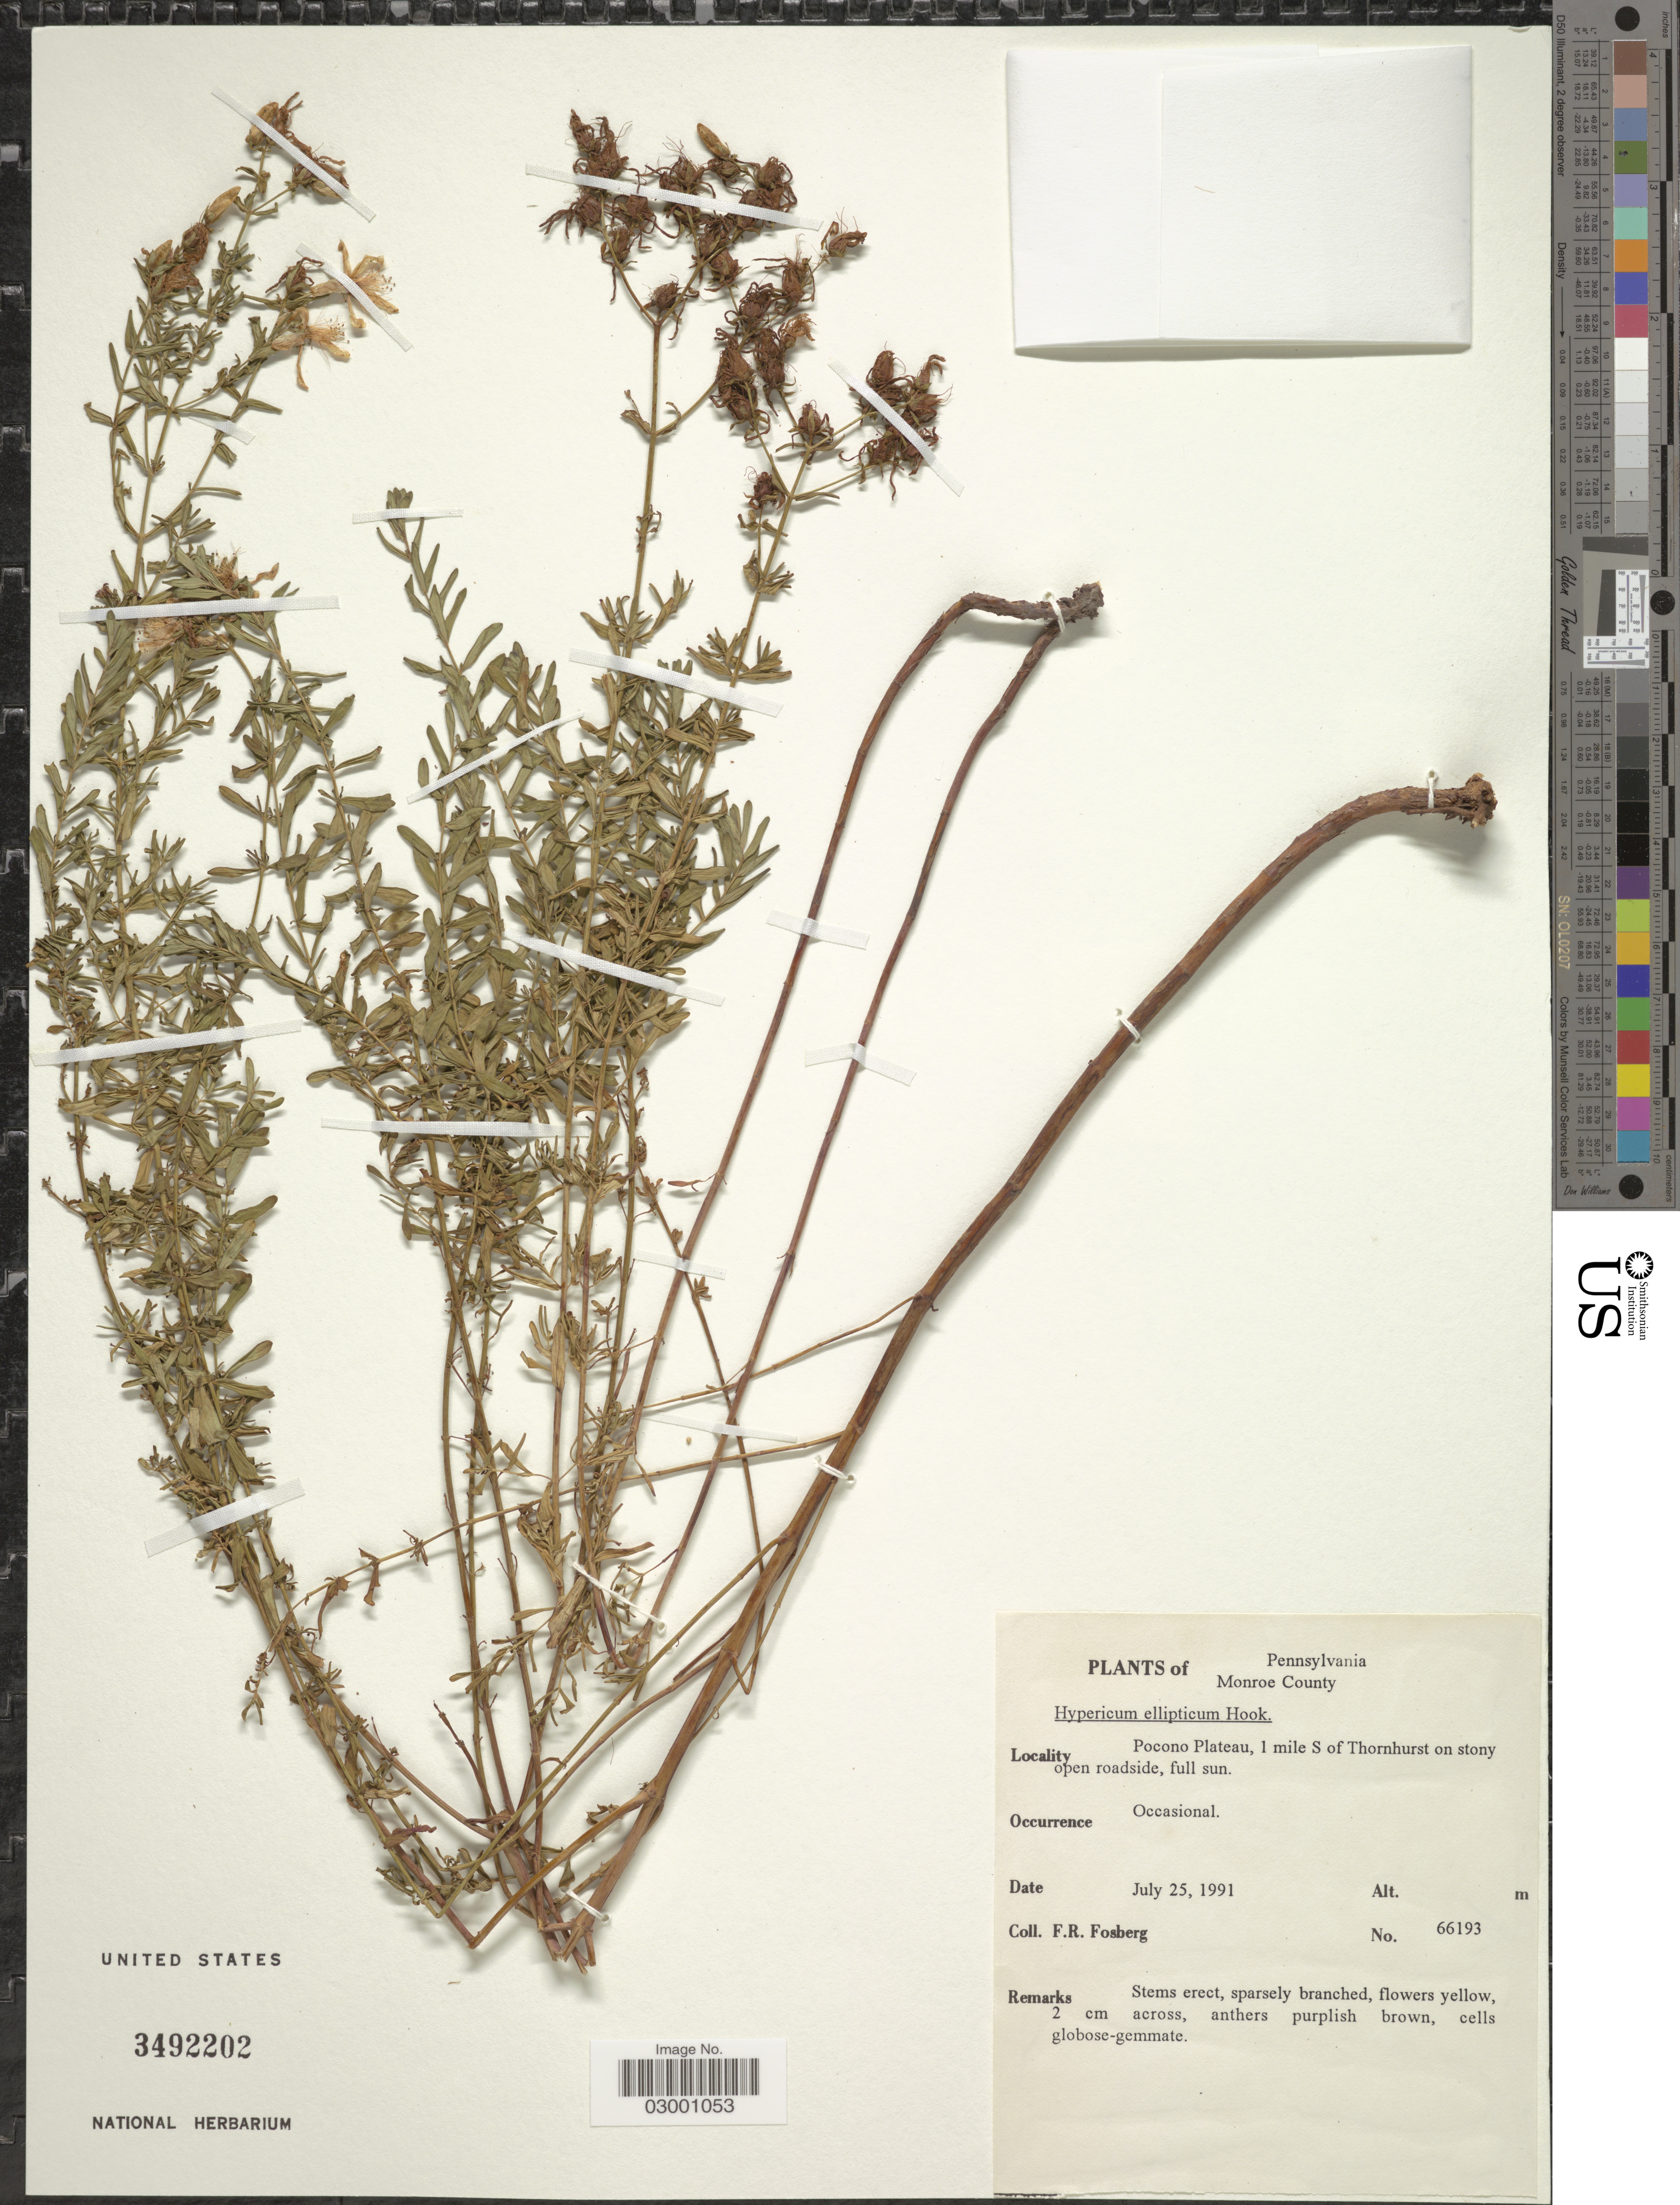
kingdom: Plantae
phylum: Tracheophyta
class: Magnoliopsida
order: Malpighiales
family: Hypericaceae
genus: Hypericum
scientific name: Hypericum ellipticum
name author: Hook.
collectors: F. R. Fosberg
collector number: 66193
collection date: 1991-07-25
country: United States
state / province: Pennsylvania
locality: Monroe County, Pocono Plateau, 1 mile S of Thornhurst on story open roadside, full sun.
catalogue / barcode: US 3492202